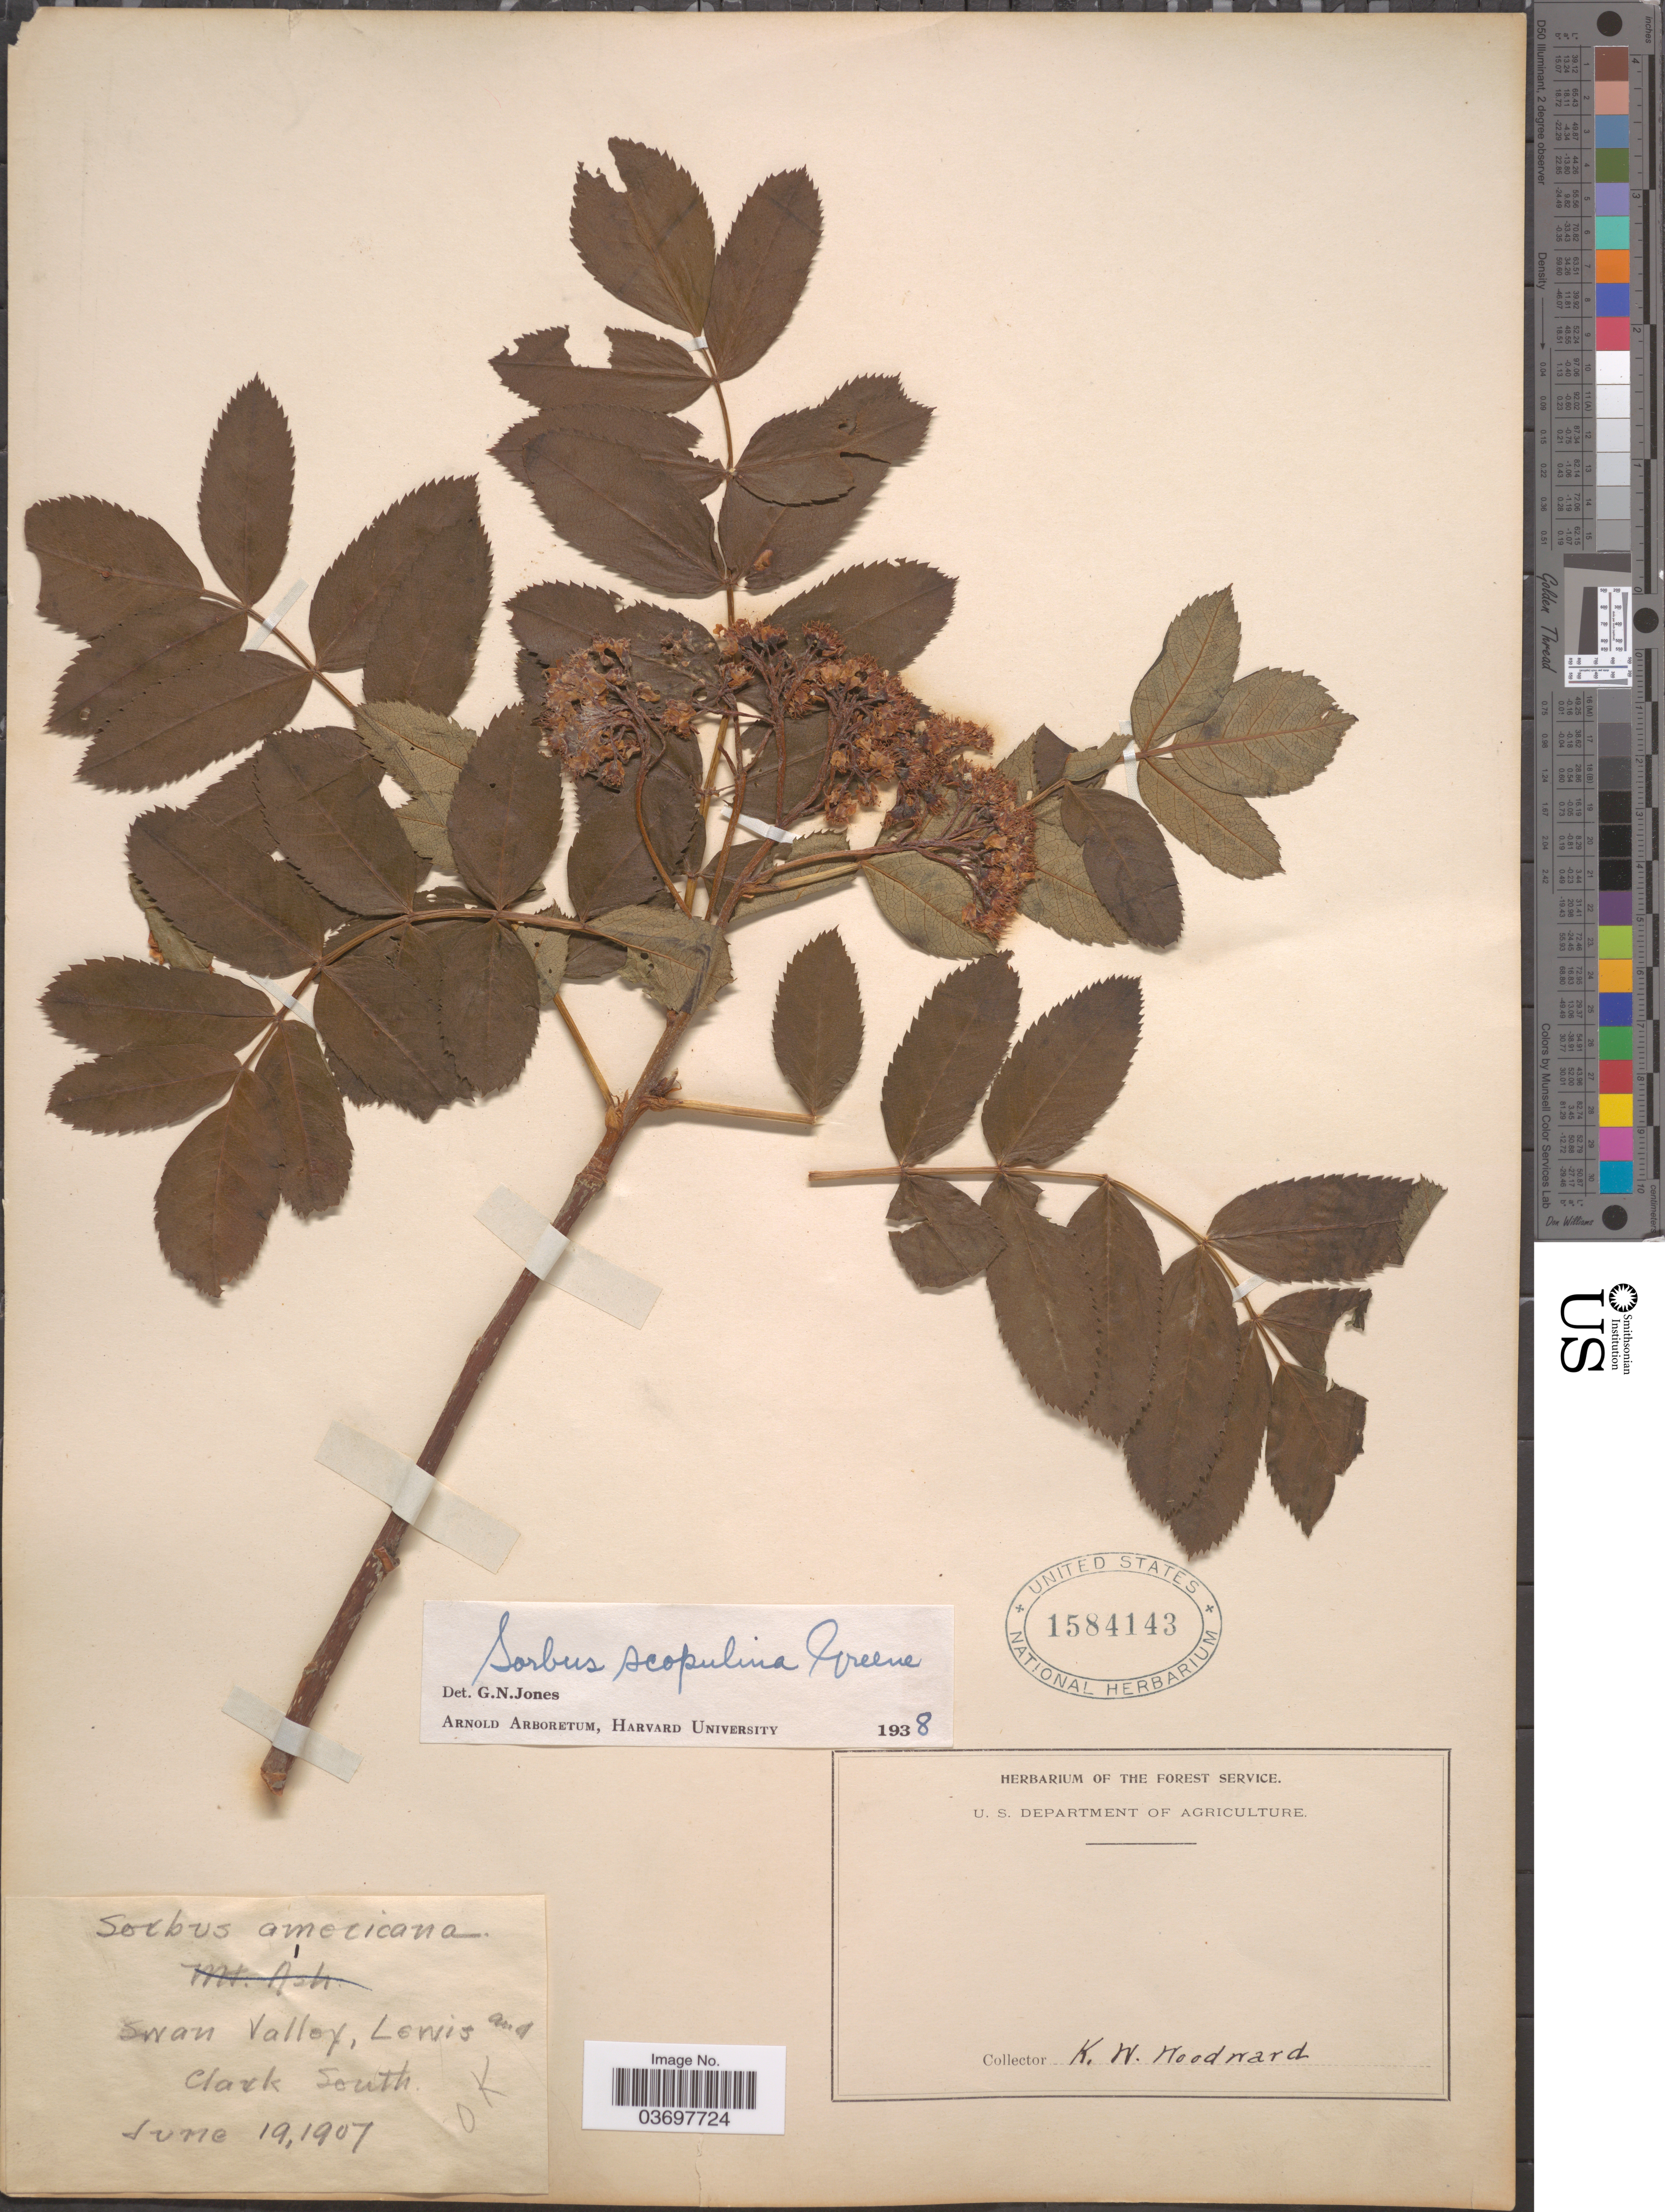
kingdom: Plantae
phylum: Tracheophyta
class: Magnoliopsida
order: Rosales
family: Rosaceae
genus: Sorbus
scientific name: Sorbus scopulina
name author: Greene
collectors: K. Woodward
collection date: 1907-06-19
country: United States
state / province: Montana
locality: Swan Valley, Lewis and Clark South.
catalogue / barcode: US 1584143